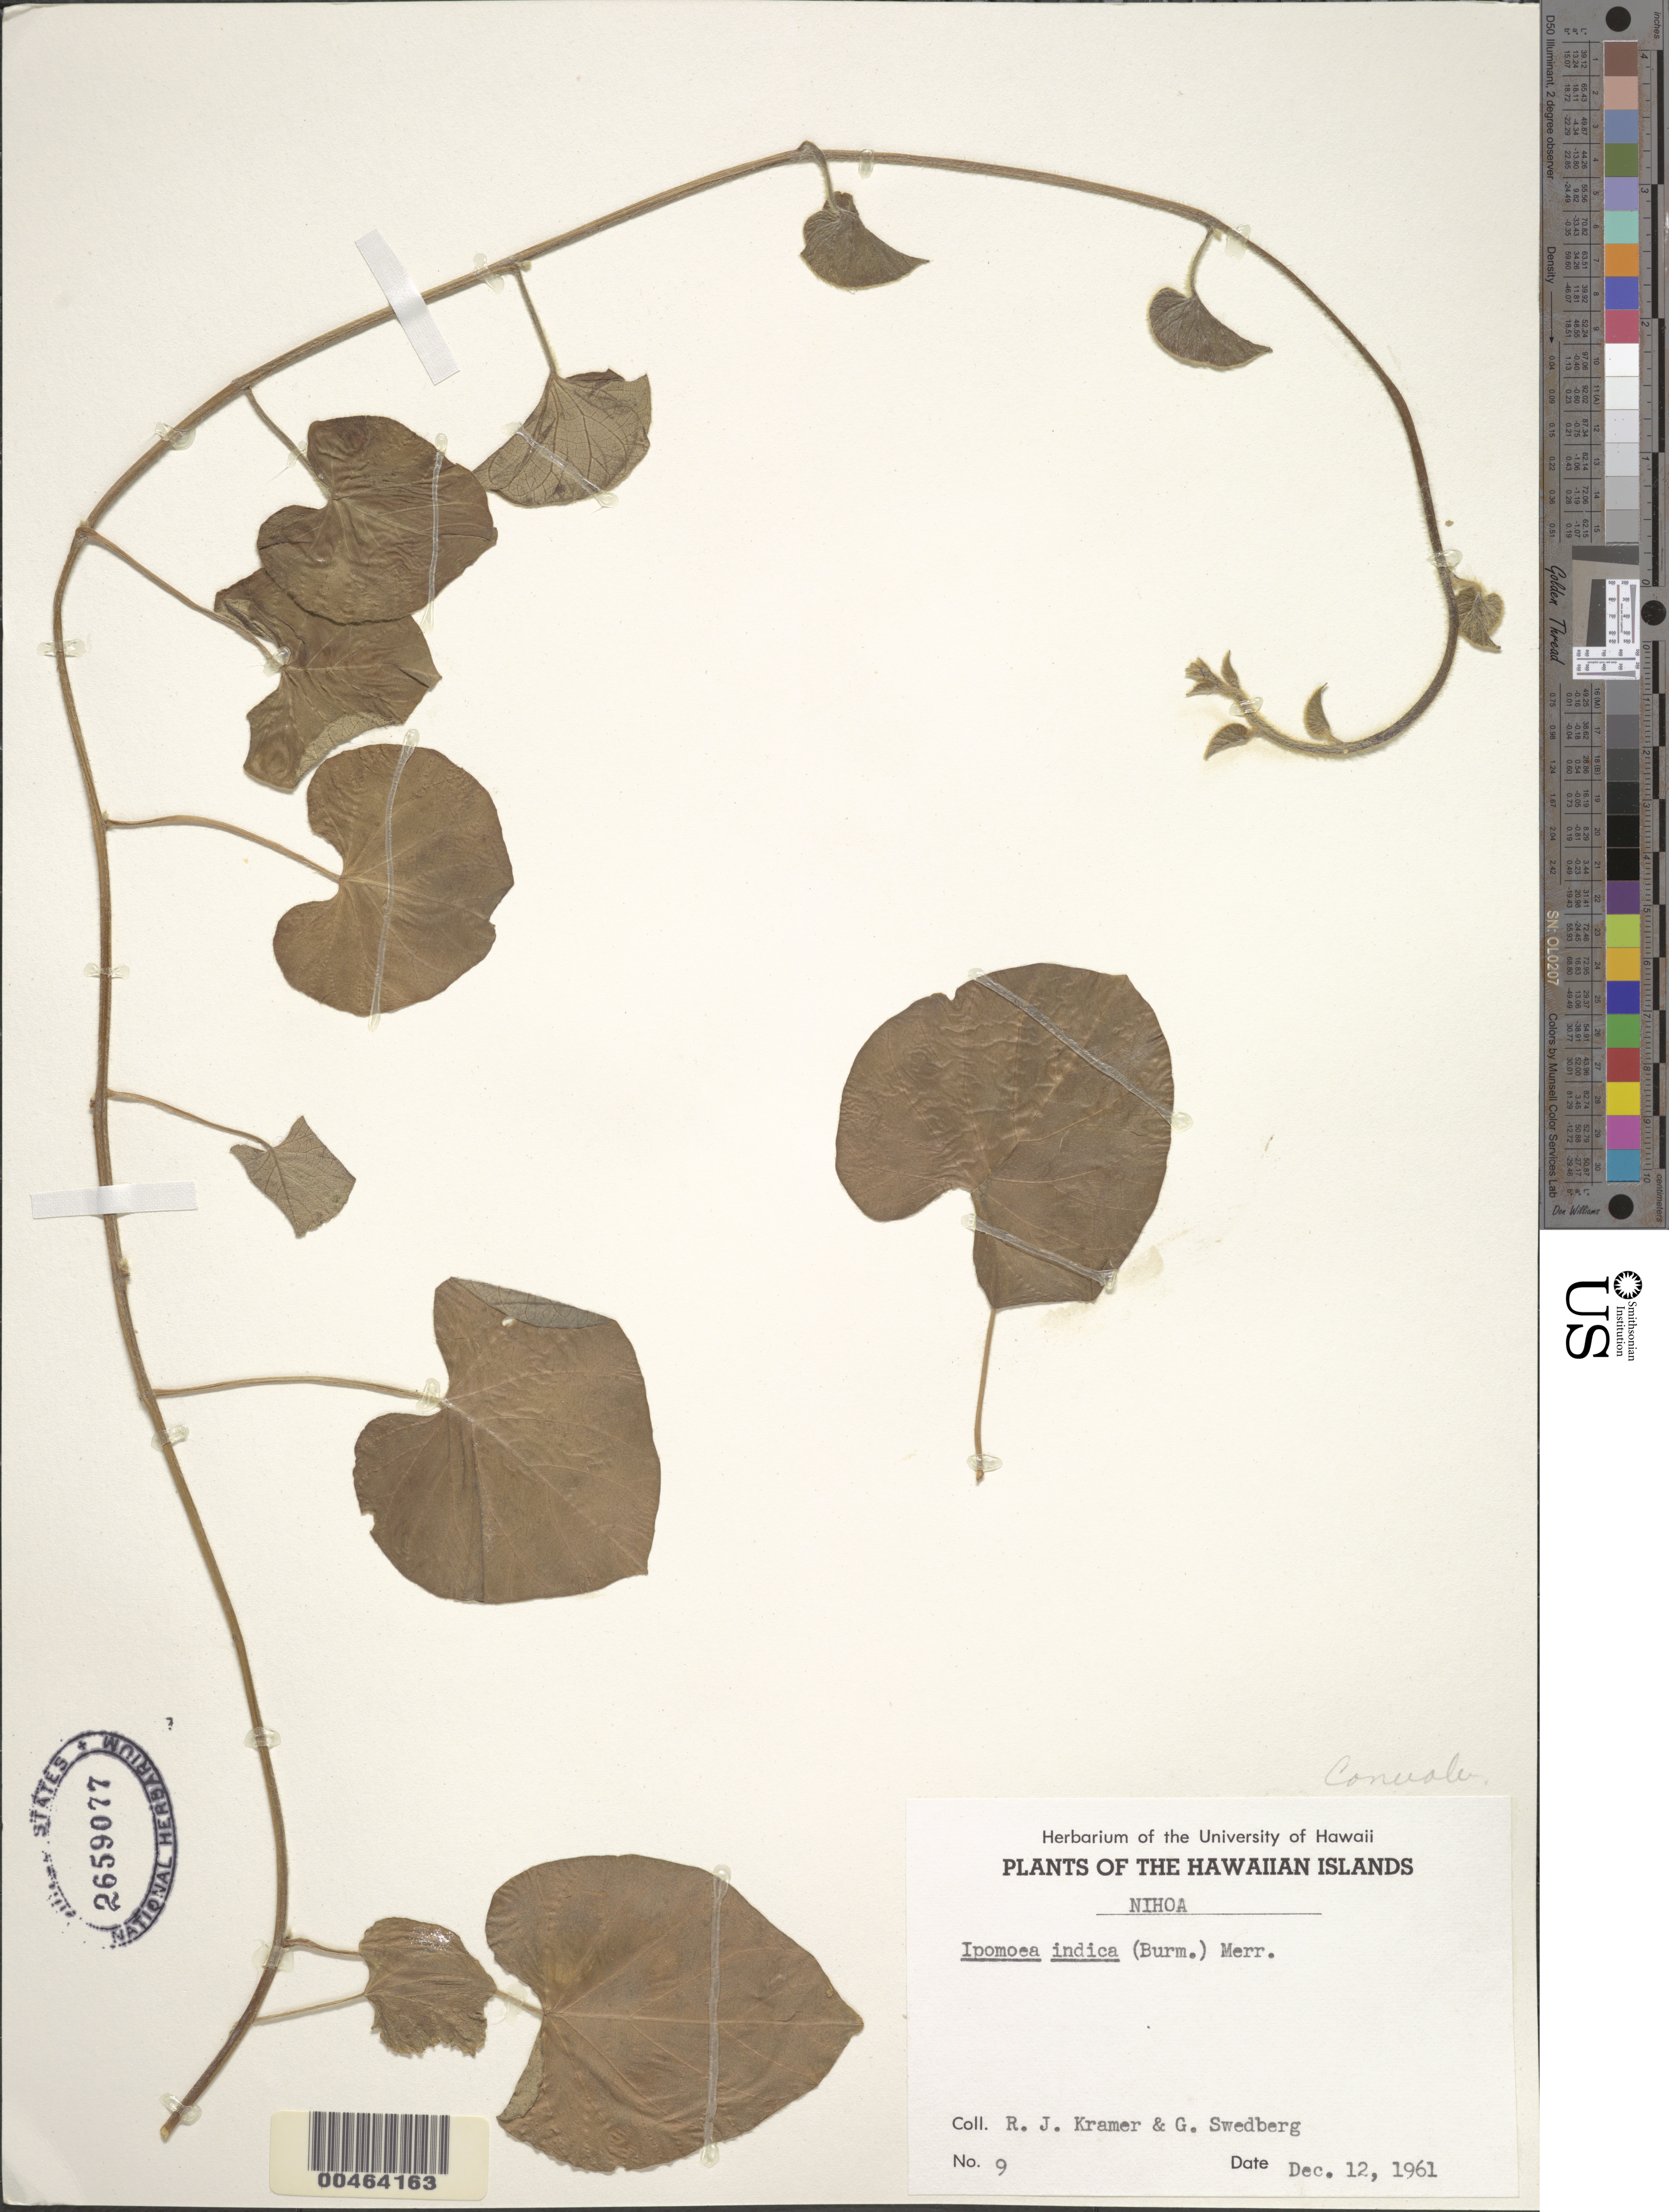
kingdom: Plantae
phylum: Tracheophyta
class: Magnoliopsida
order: Solanales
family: Convolvulaceae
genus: Ipomoea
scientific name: Ipomoea indica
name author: (Burm.) Merr.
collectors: R. J. Kramer & G. Swedberg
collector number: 9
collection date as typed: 12 Dec 1961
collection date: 1961-12-12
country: United States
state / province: Hawaii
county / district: Honolulu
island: Nihoa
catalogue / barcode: US 2659077